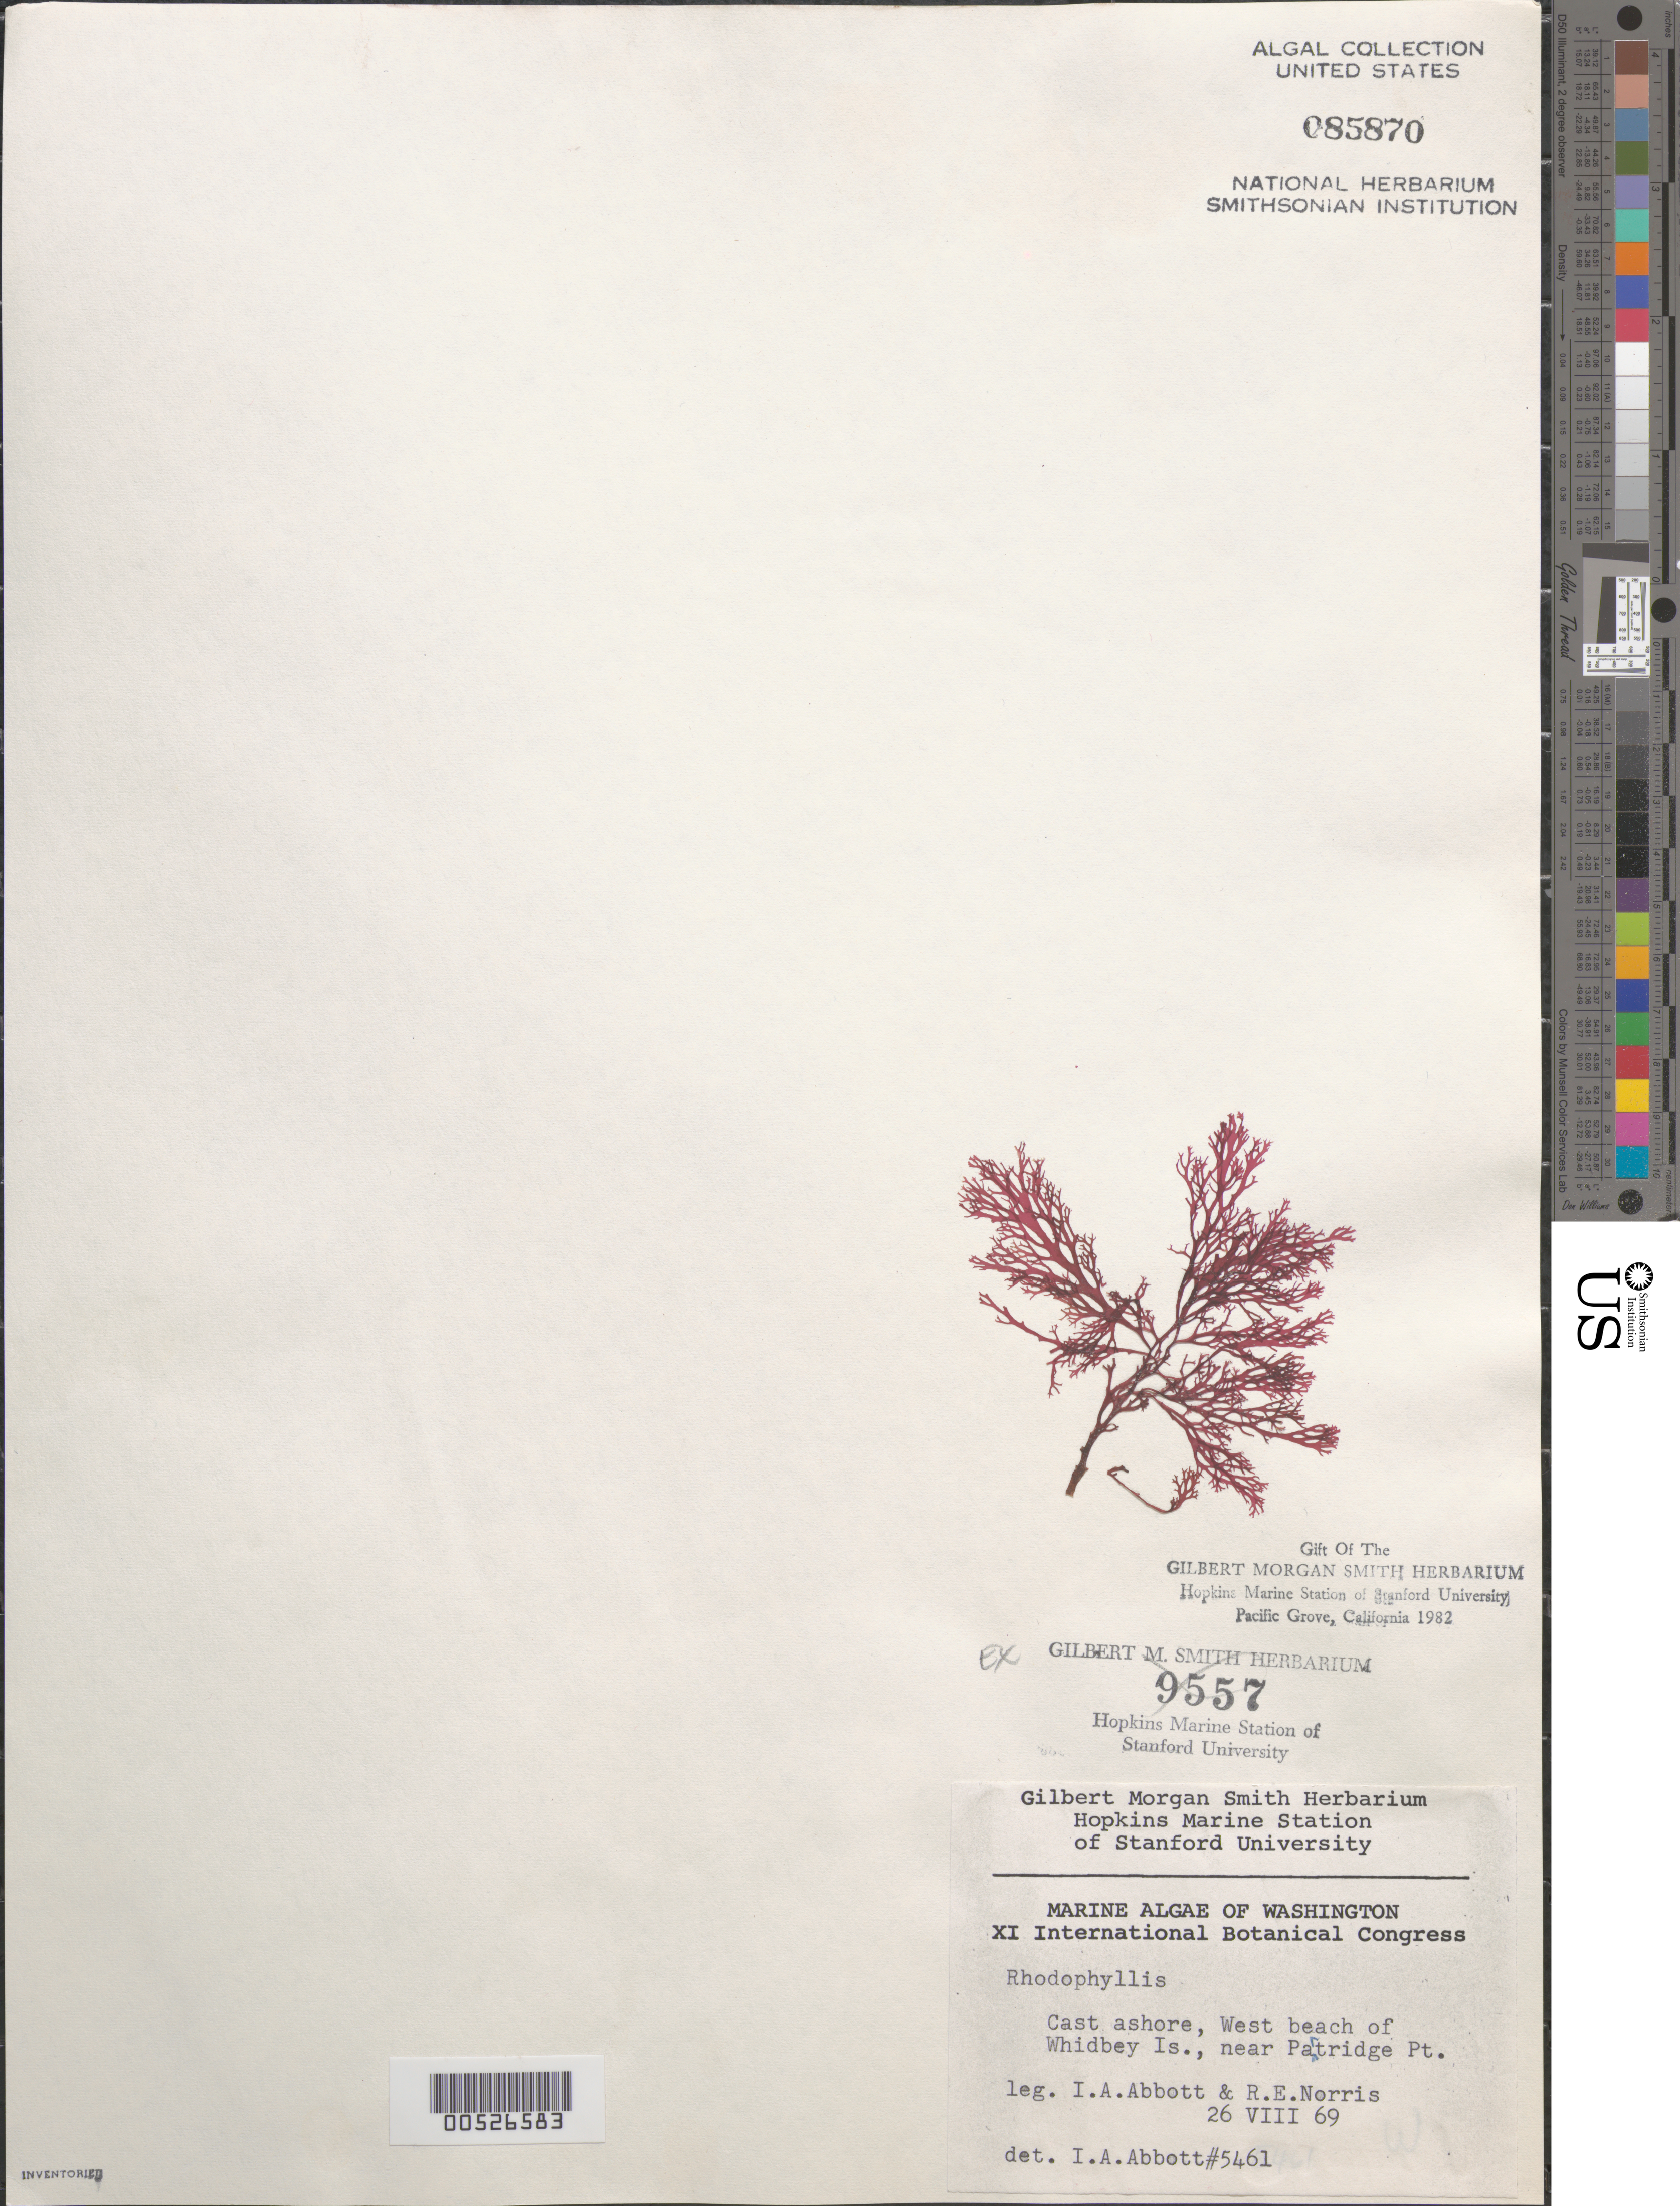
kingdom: Plantae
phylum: Rhodophyta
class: Florideophyceae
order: Gigartinales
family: Cystocloniaceae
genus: Rhodophyllis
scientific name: Rhodophyllis sp.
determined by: Abbott, Isabella A.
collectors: I. A. Abbott & R. E. Norris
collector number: IAA 5461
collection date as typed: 26 Aug 1969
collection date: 1969-08-26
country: United States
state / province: Washington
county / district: Island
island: Whidbey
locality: West Beach near Partridge Point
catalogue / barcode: US 85870